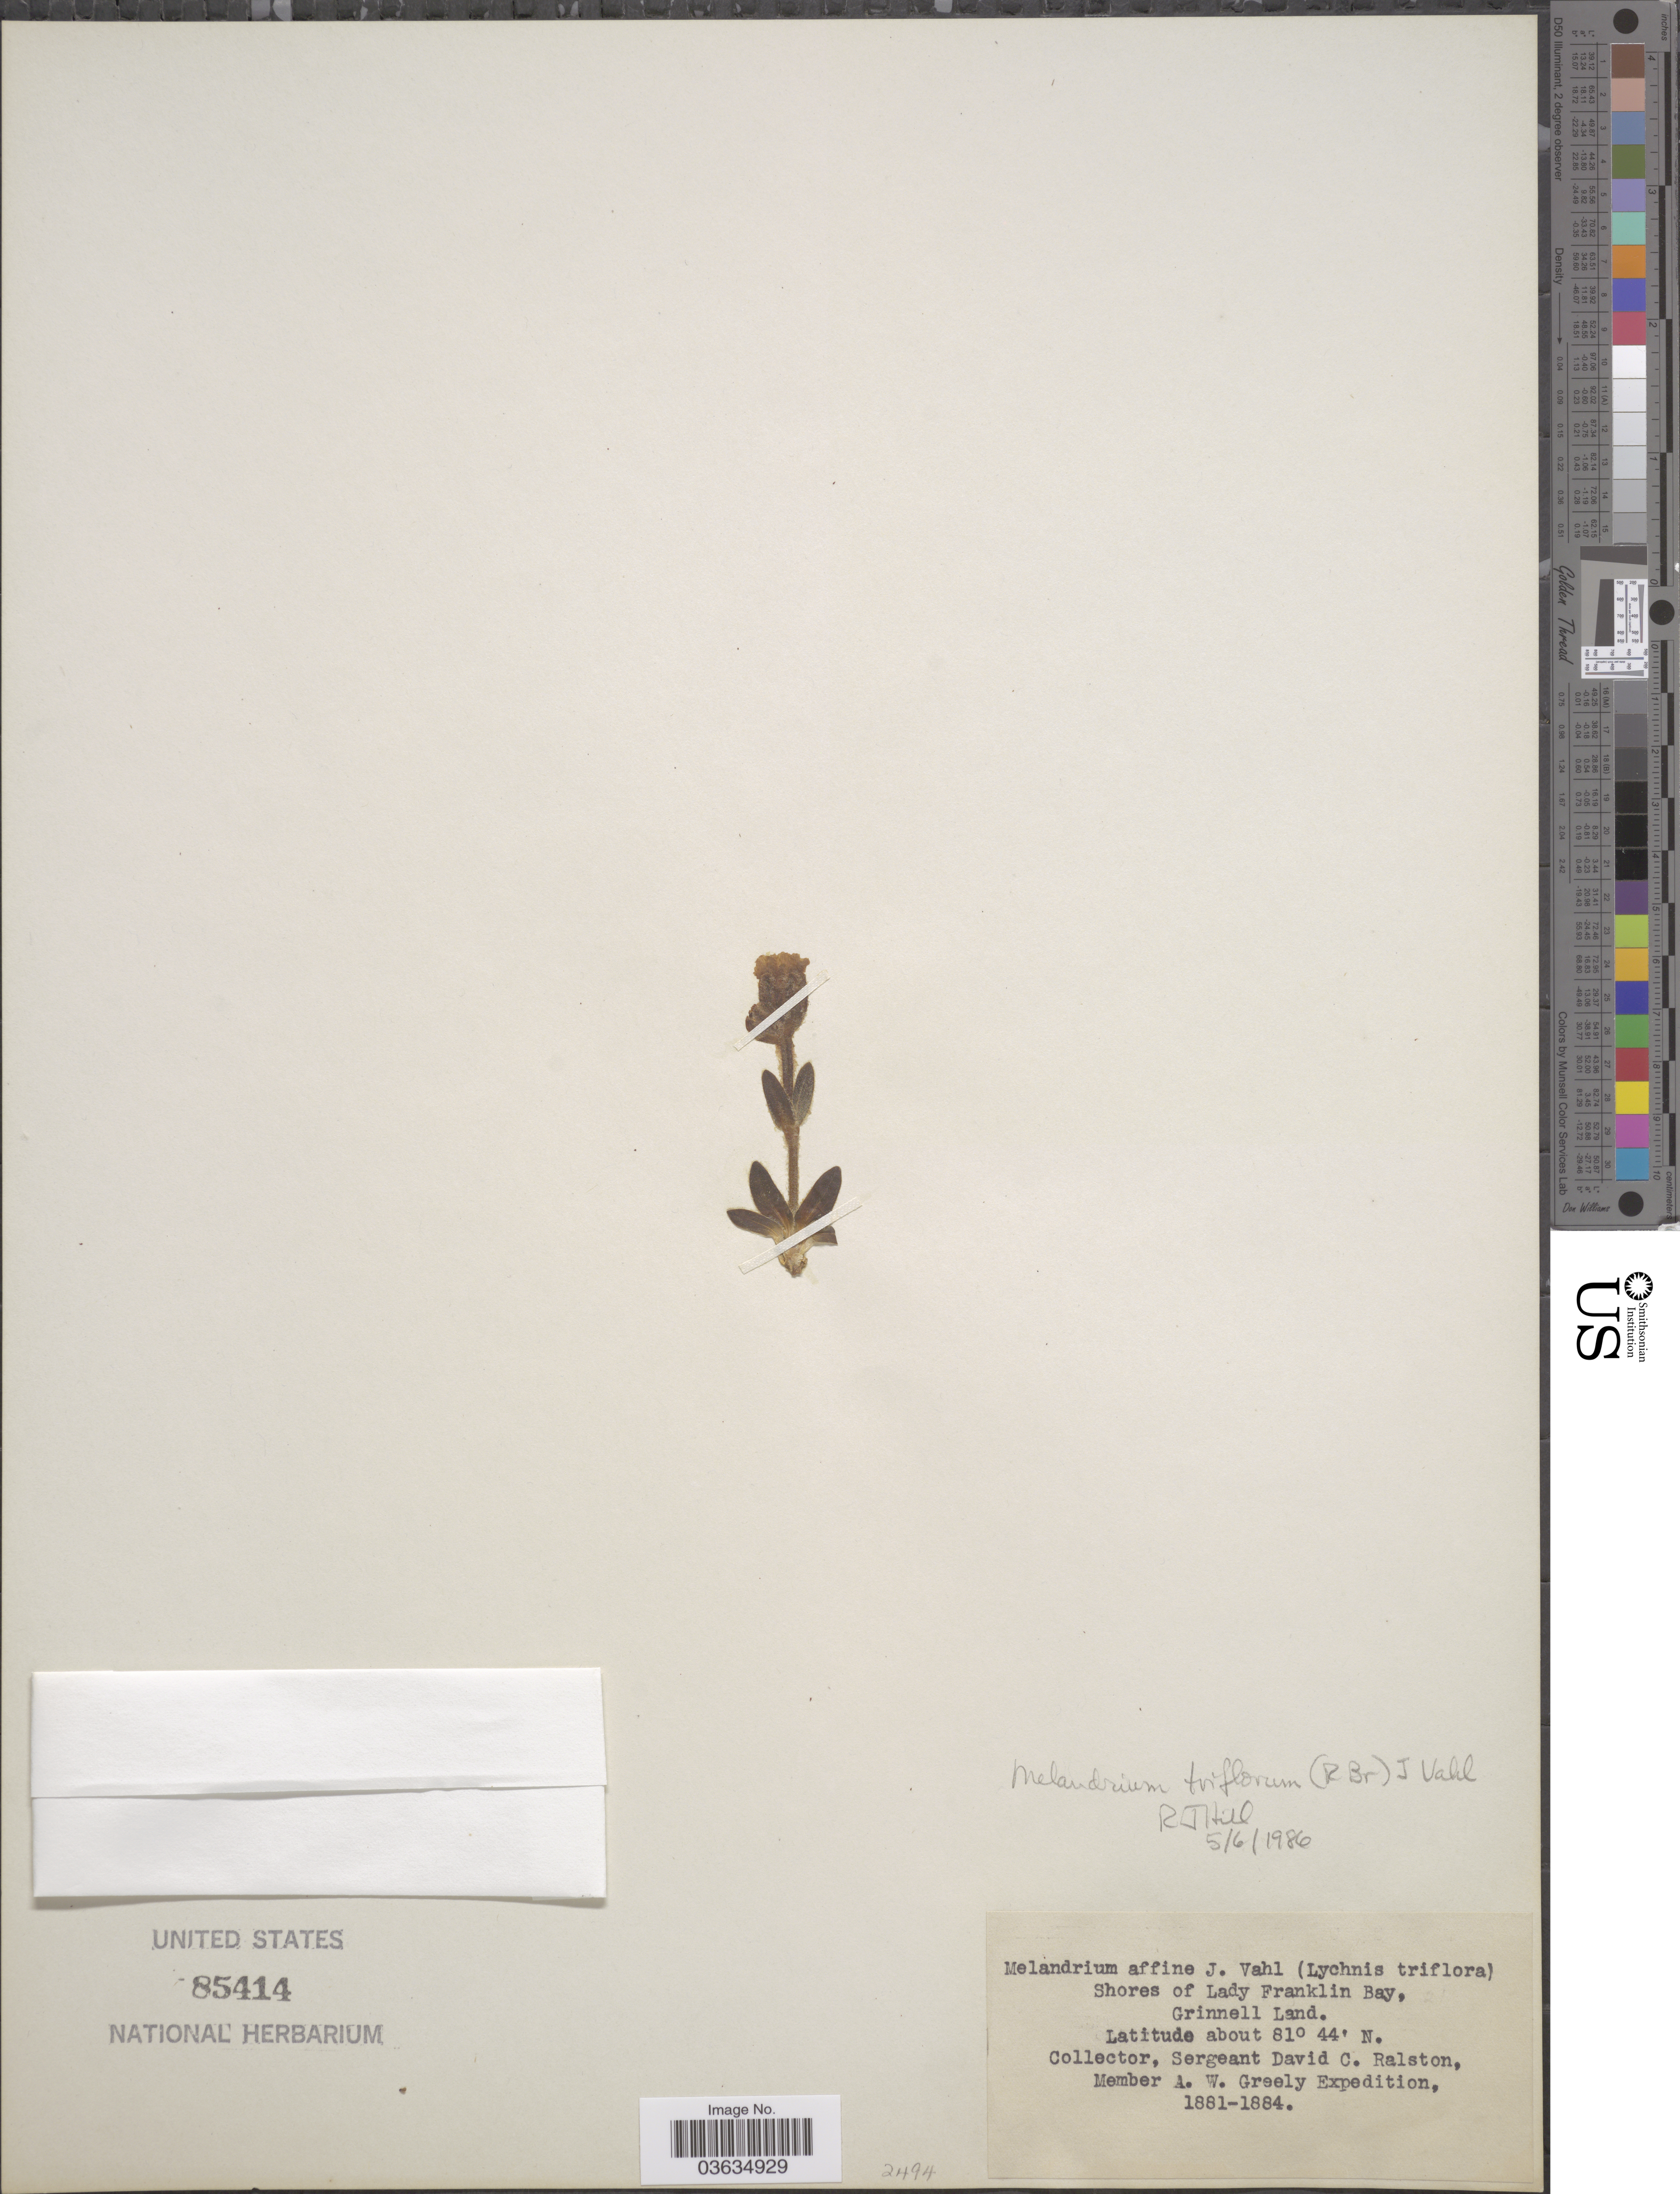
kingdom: Plantae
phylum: Tracheophyta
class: Magnoliopsida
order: Caryophyllales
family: Caryophyllaceae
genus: Silene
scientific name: Silene sorensenis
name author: (B. Boivin) Bocquet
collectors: D. Ralston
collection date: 1881/1884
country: Canada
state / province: Nunavut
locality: Shores of Lady Franklin Bay, Grinnell Land.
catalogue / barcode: US 85414